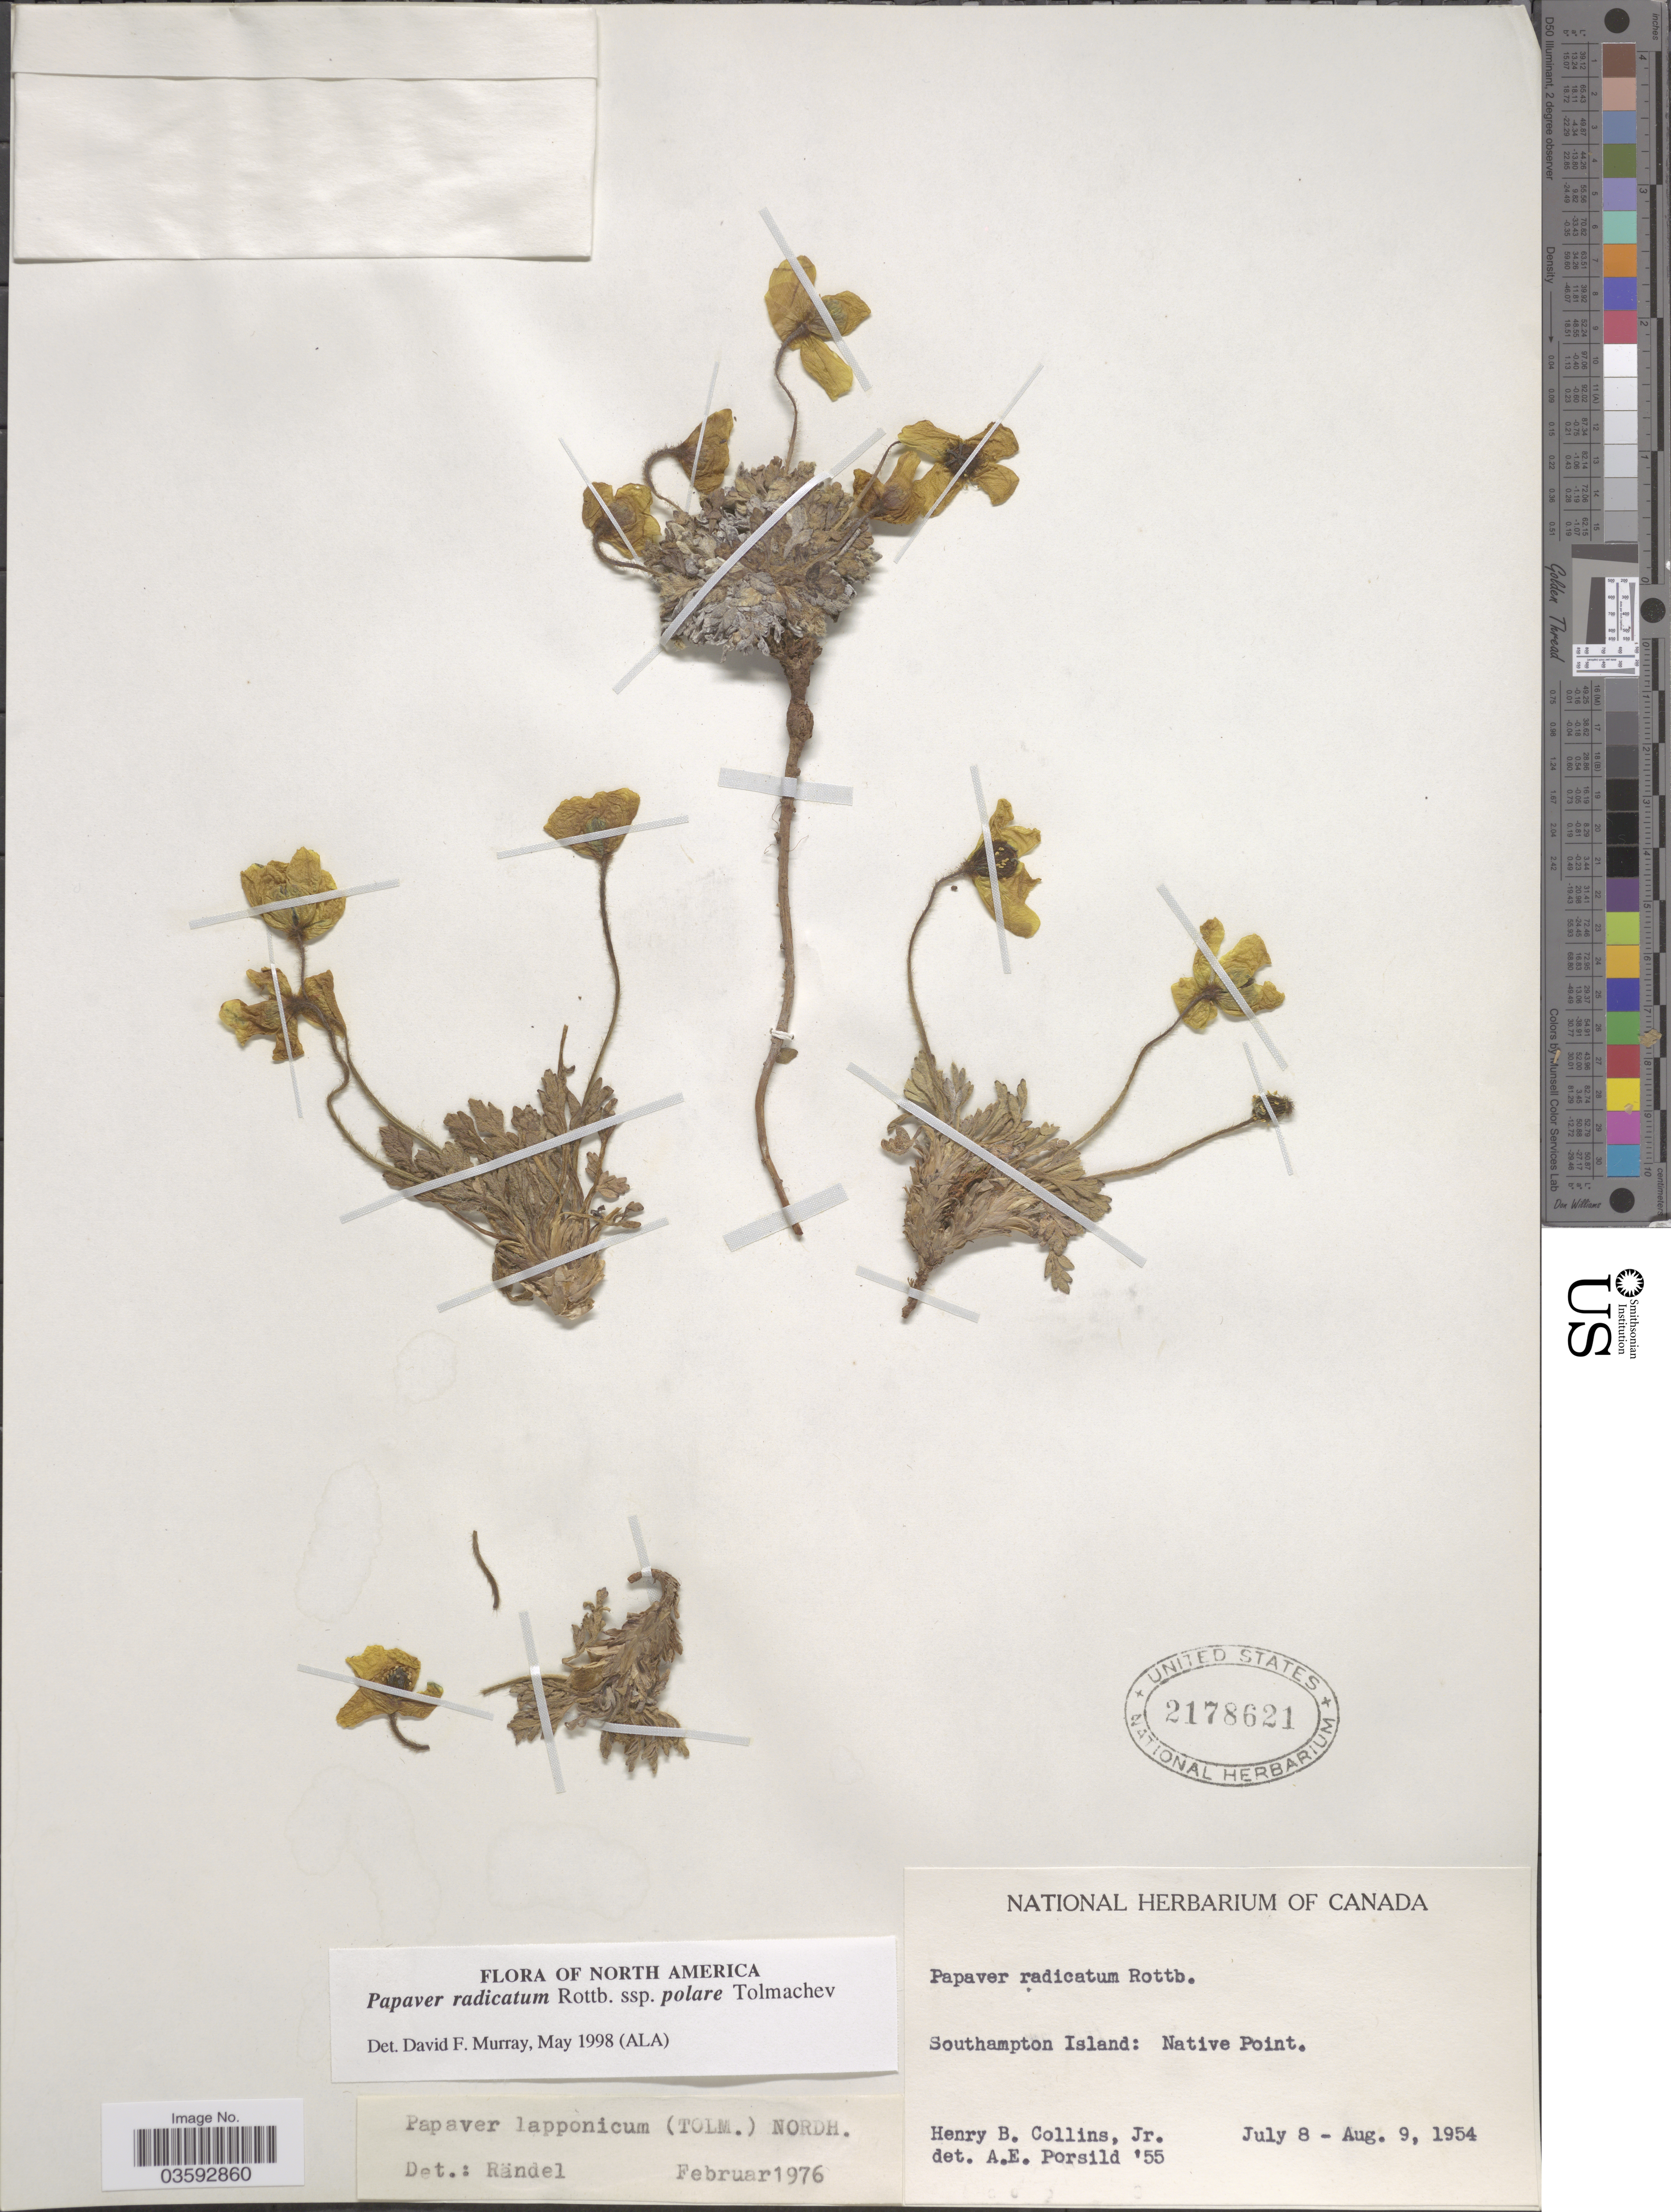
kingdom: Plantae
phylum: Tracheophyta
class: Magnoliopsida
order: Ranunculales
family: Papaveraceae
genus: Papaver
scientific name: Papaver radicatum subsp. polare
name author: Tolm.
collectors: H. Collins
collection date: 1954-07-08/1954-08-09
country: Canada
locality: Southampton Island: Native Point.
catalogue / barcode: US 2178621